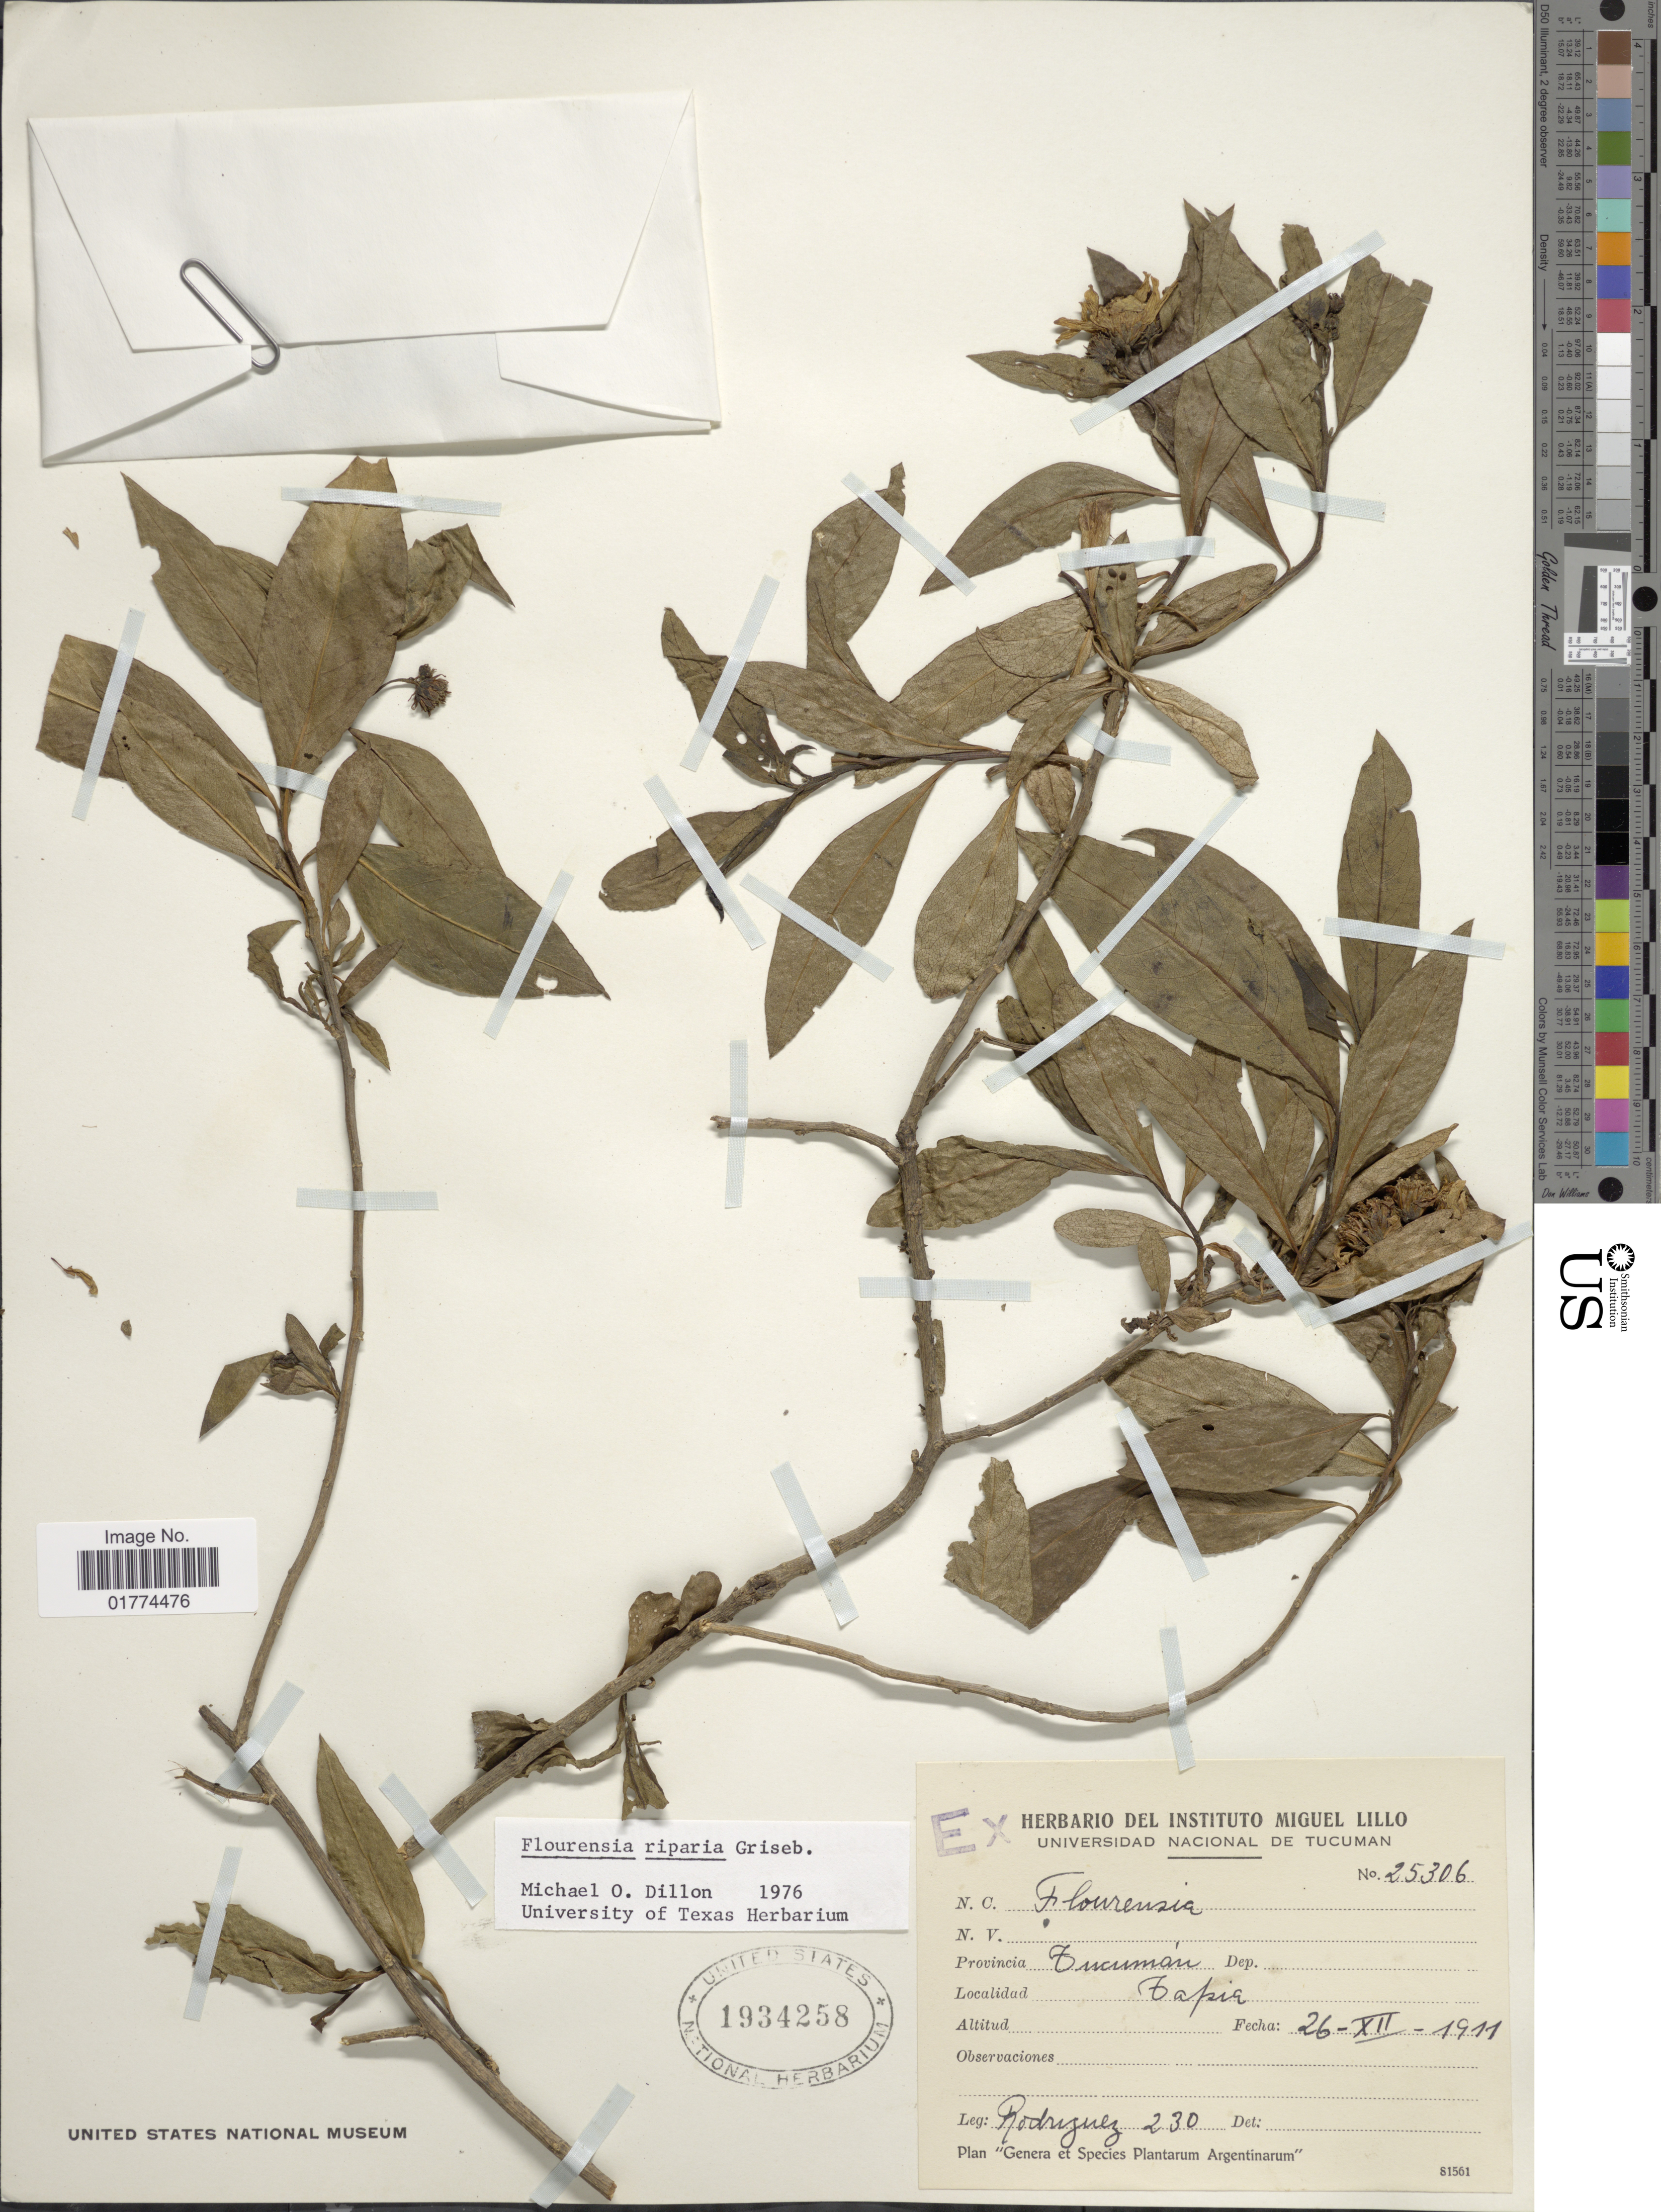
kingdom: Plantae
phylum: Tracheophyta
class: Magnoliopsida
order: Asterales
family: Asteraceae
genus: Flourensia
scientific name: Flourensia riparia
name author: Griseb.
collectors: Rodriguez, --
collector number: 230/25306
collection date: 1911-12-26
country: Argentina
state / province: Tucuman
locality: Tapia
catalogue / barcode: US 1934258